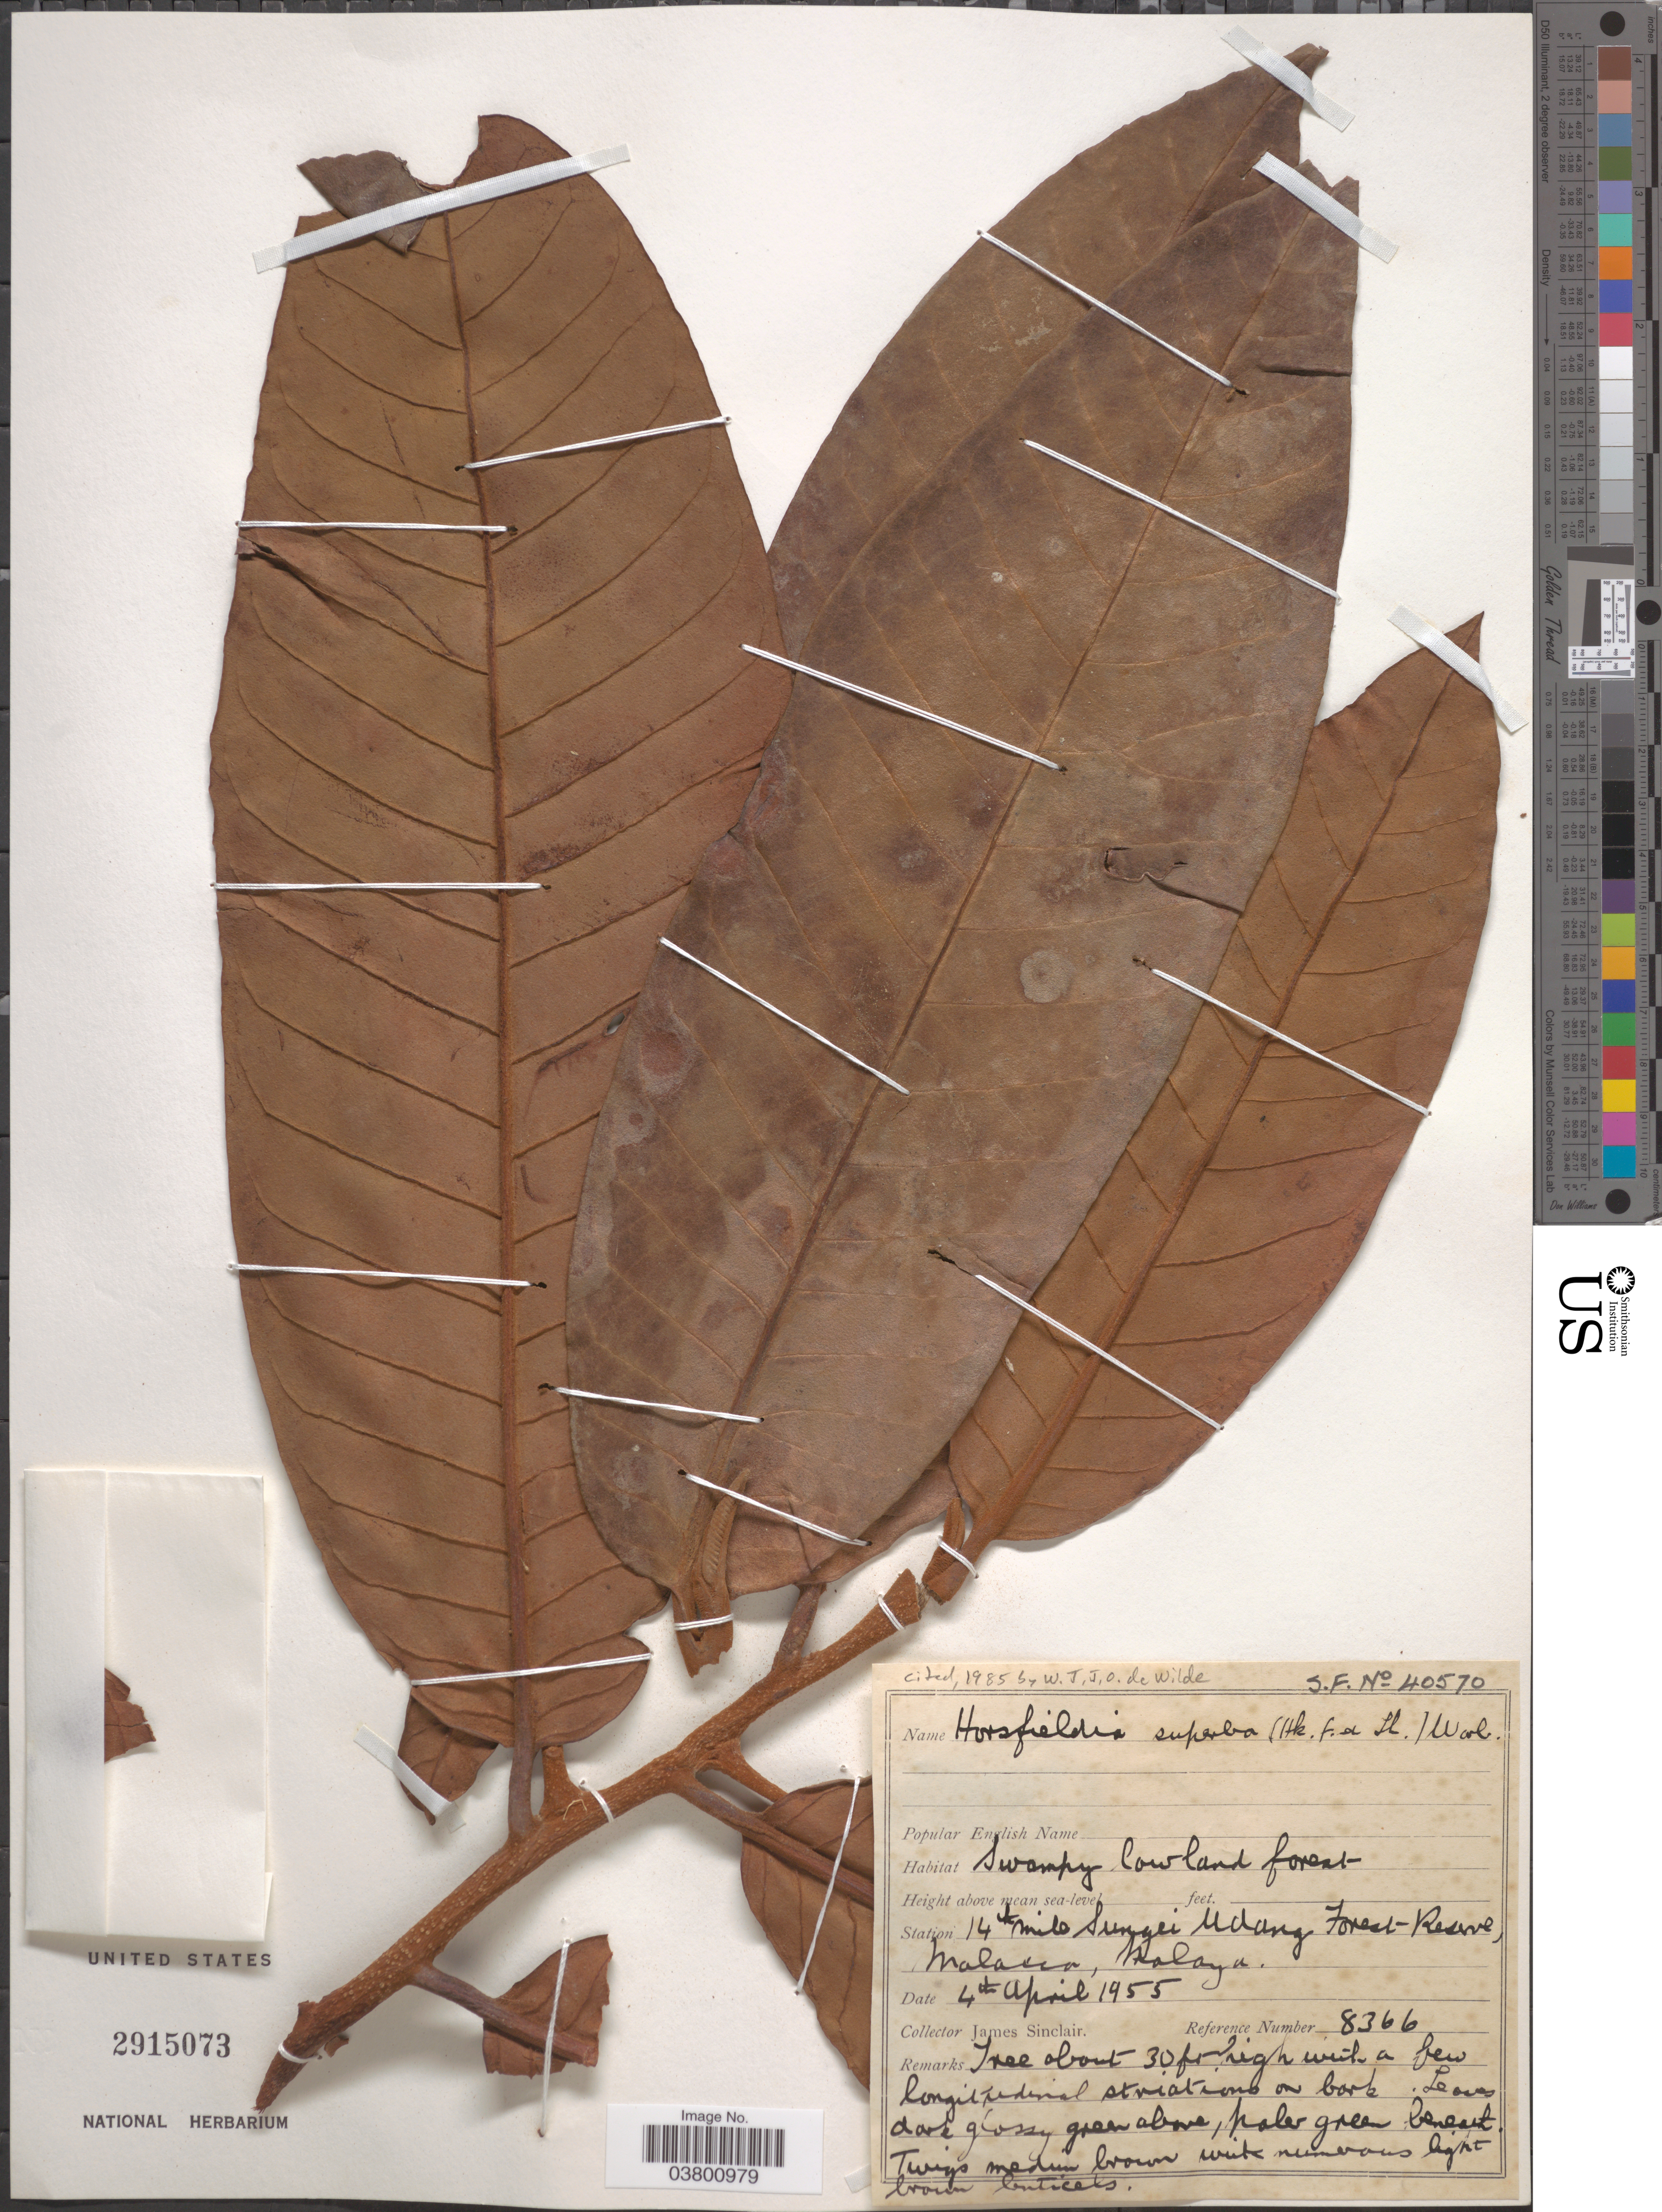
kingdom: Plantae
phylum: Tracheophyta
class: Magnoliopsida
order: Magnoliales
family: Myristicaceae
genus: Horsfieldia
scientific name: Horsfieldia superba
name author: (Hook. f. & Thomson) Warb.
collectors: J. Sinclair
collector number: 8366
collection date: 1955-04-04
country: Malaysia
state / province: Melaka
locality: Station 14th mile Sungai Udang Forest-Reserve, Malacca, Malaya.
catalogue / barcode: US 2915073